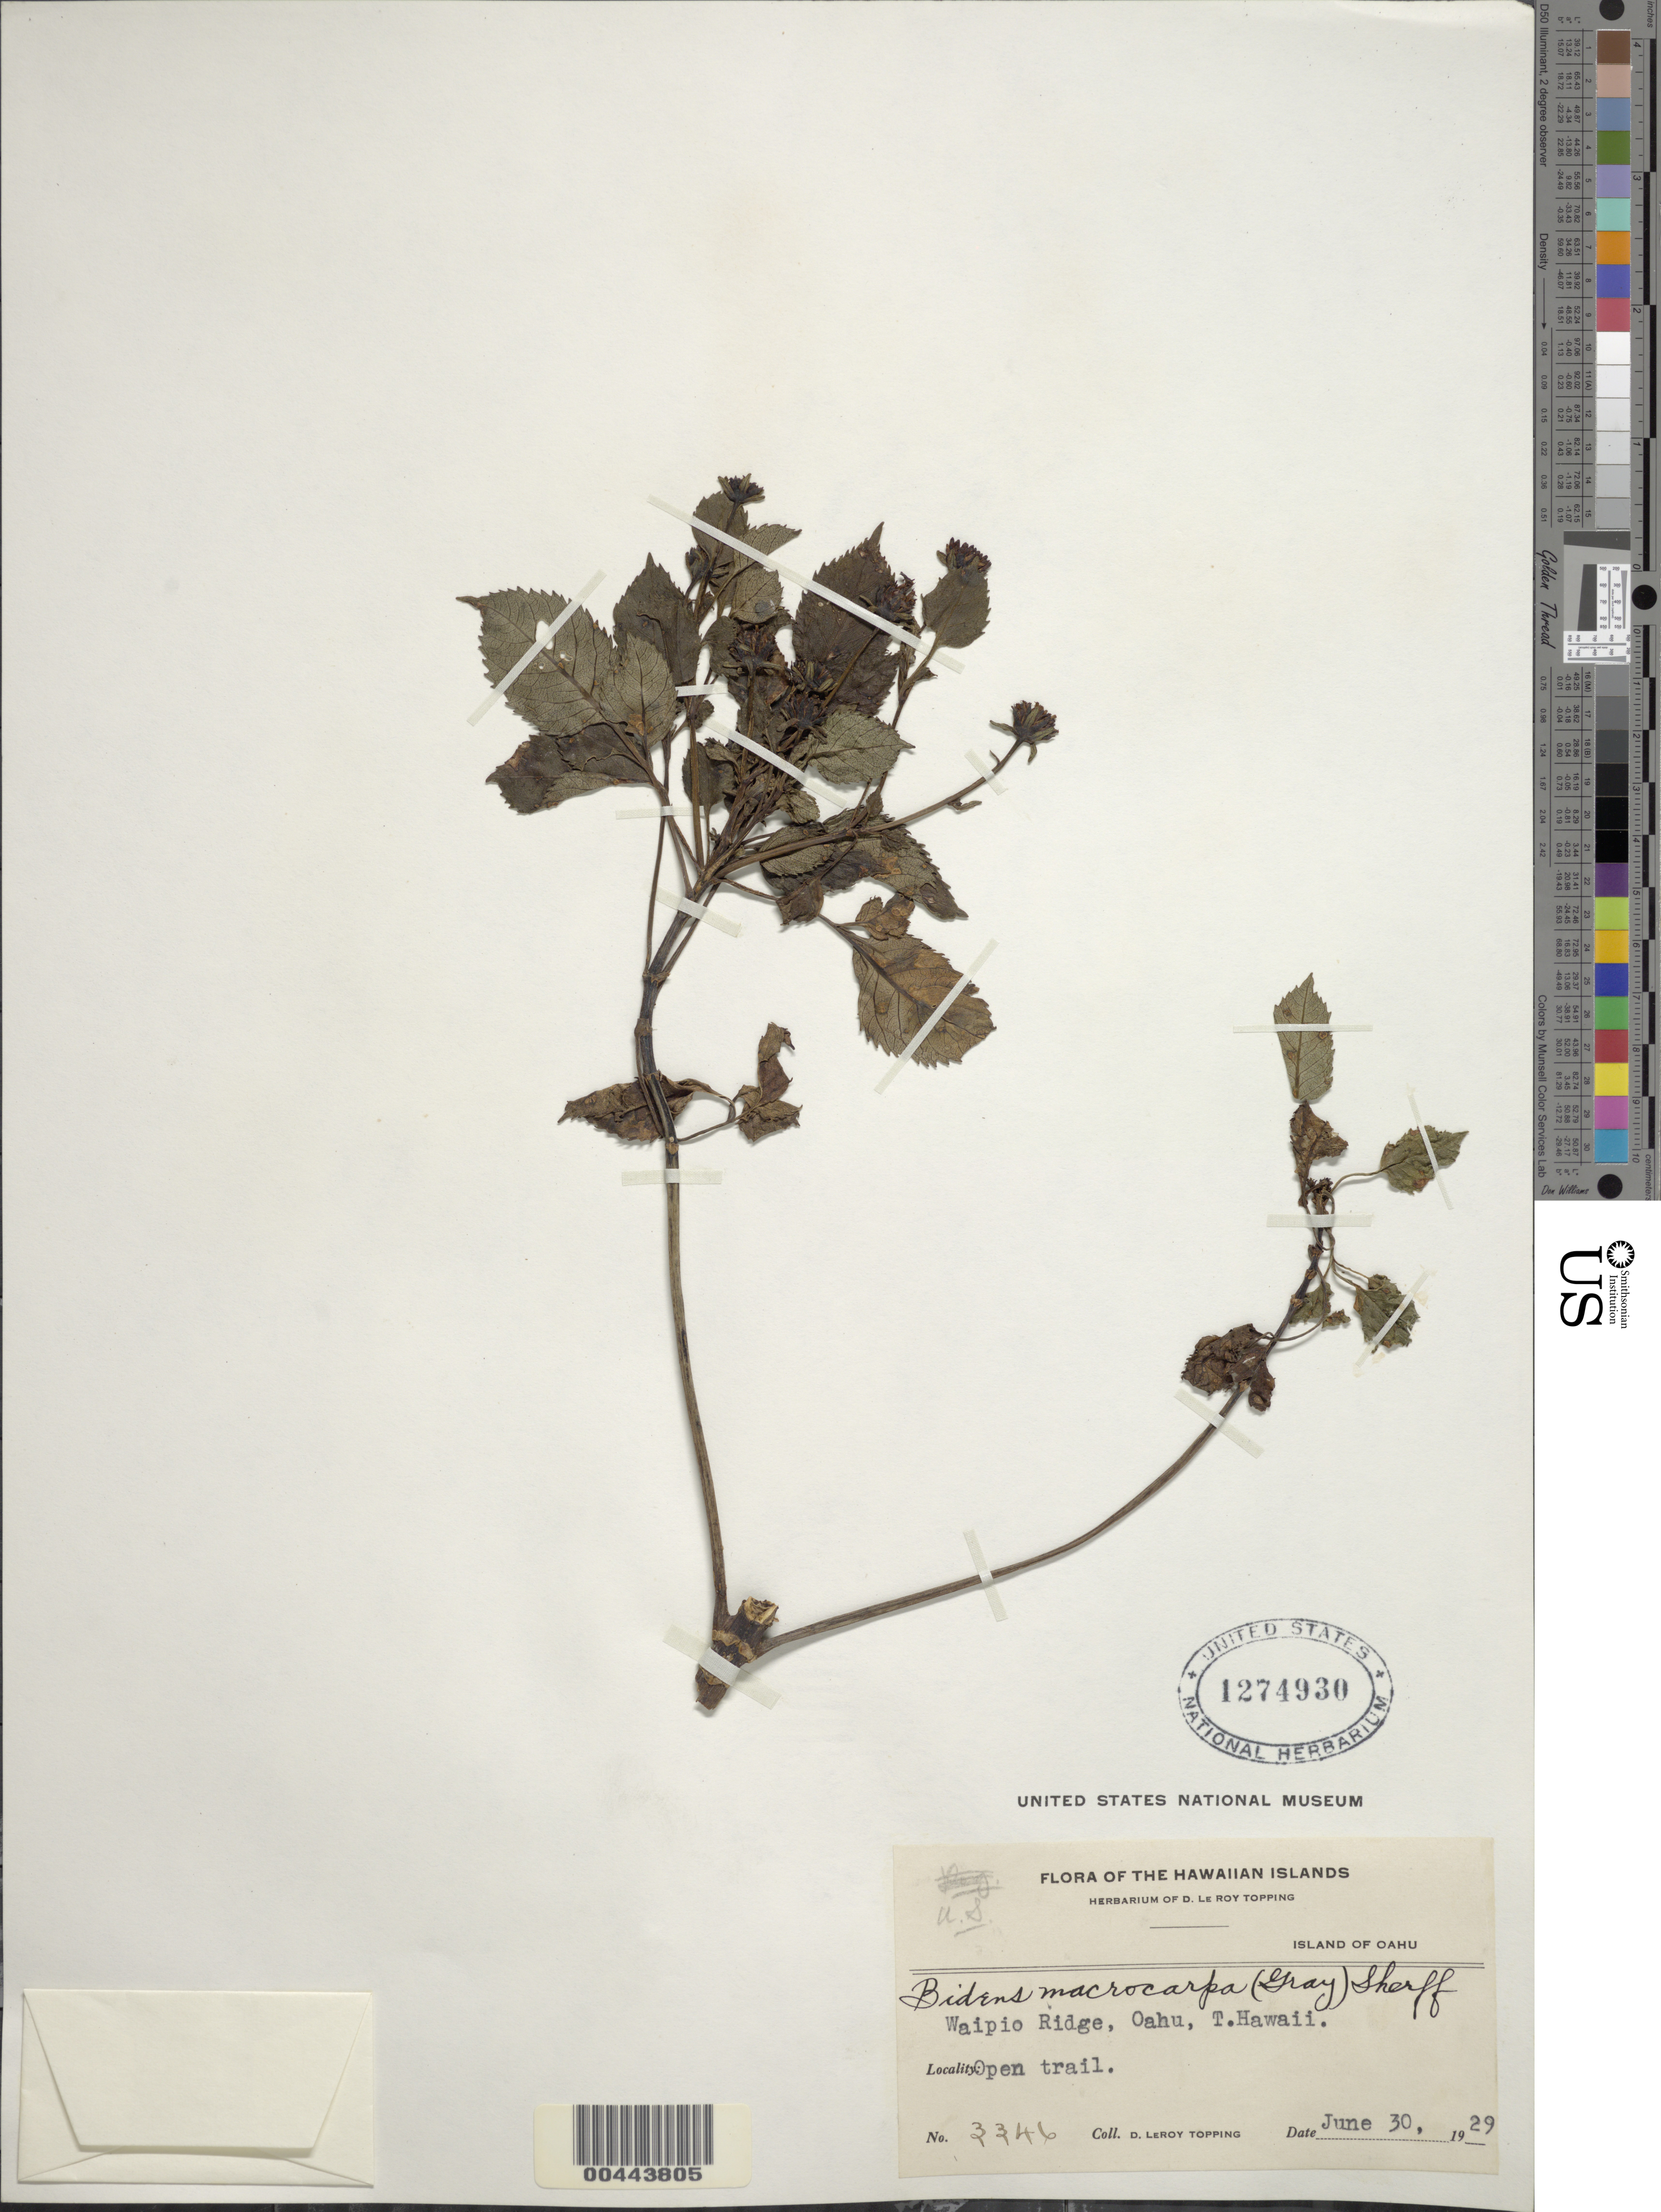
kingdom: Plantae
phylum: Tracheophyta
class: Magnoliopsida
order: Asterales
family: Asteraceae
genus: Bidens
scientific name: Bidens macrocarpa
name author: (A. Gray) Sherff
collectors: D. L. Topping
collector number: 3346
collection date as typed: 30 Jun 1929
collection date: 1929-06-30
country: United States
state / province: Hawaii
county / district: Honolulu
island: Oahu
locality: Waipio Ridge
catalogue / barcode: US 1274930